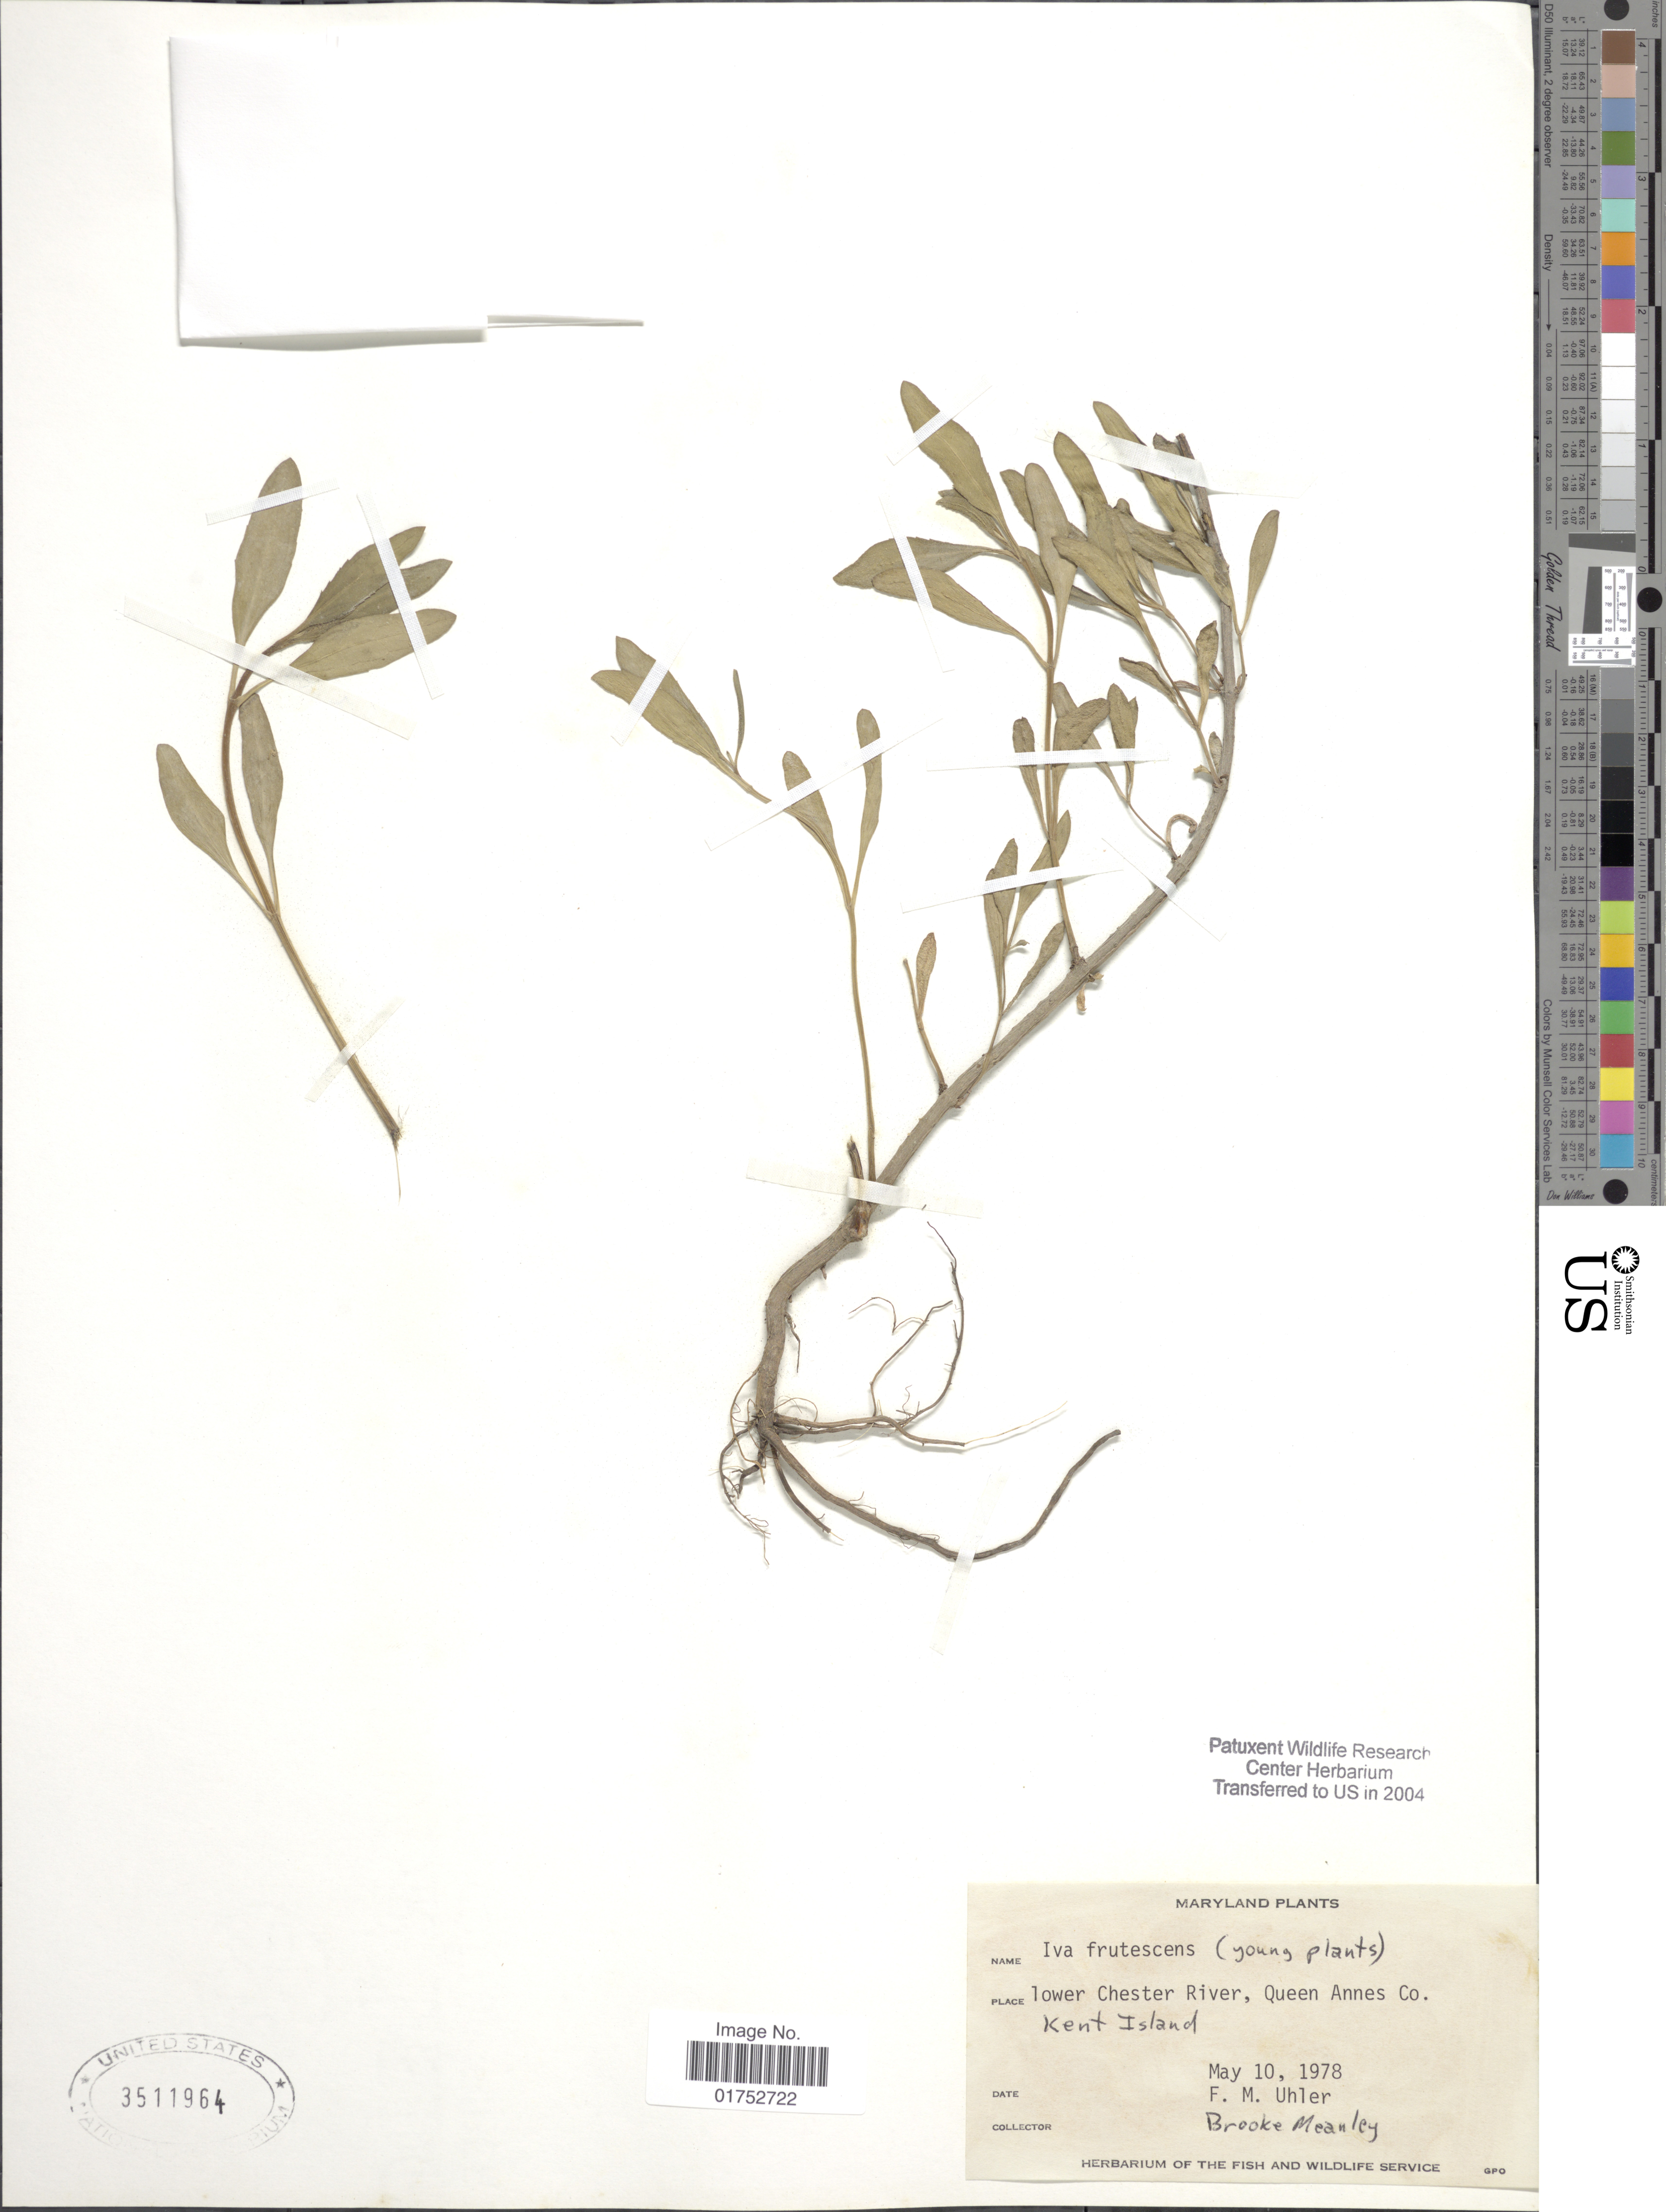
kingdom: Plantae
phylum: Tracheophyta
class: Magnoliopsida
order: Asterales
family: Asteraceae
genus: Iva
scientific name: Iva frutescens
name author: L.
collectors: F. M. Uhler & B. Meanley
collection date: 1978-05-10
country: United States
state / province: Maryland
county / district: Queen Anne's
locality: Lower Chester River, Queen Annes Co., Kent Island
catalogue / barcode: US 3511964